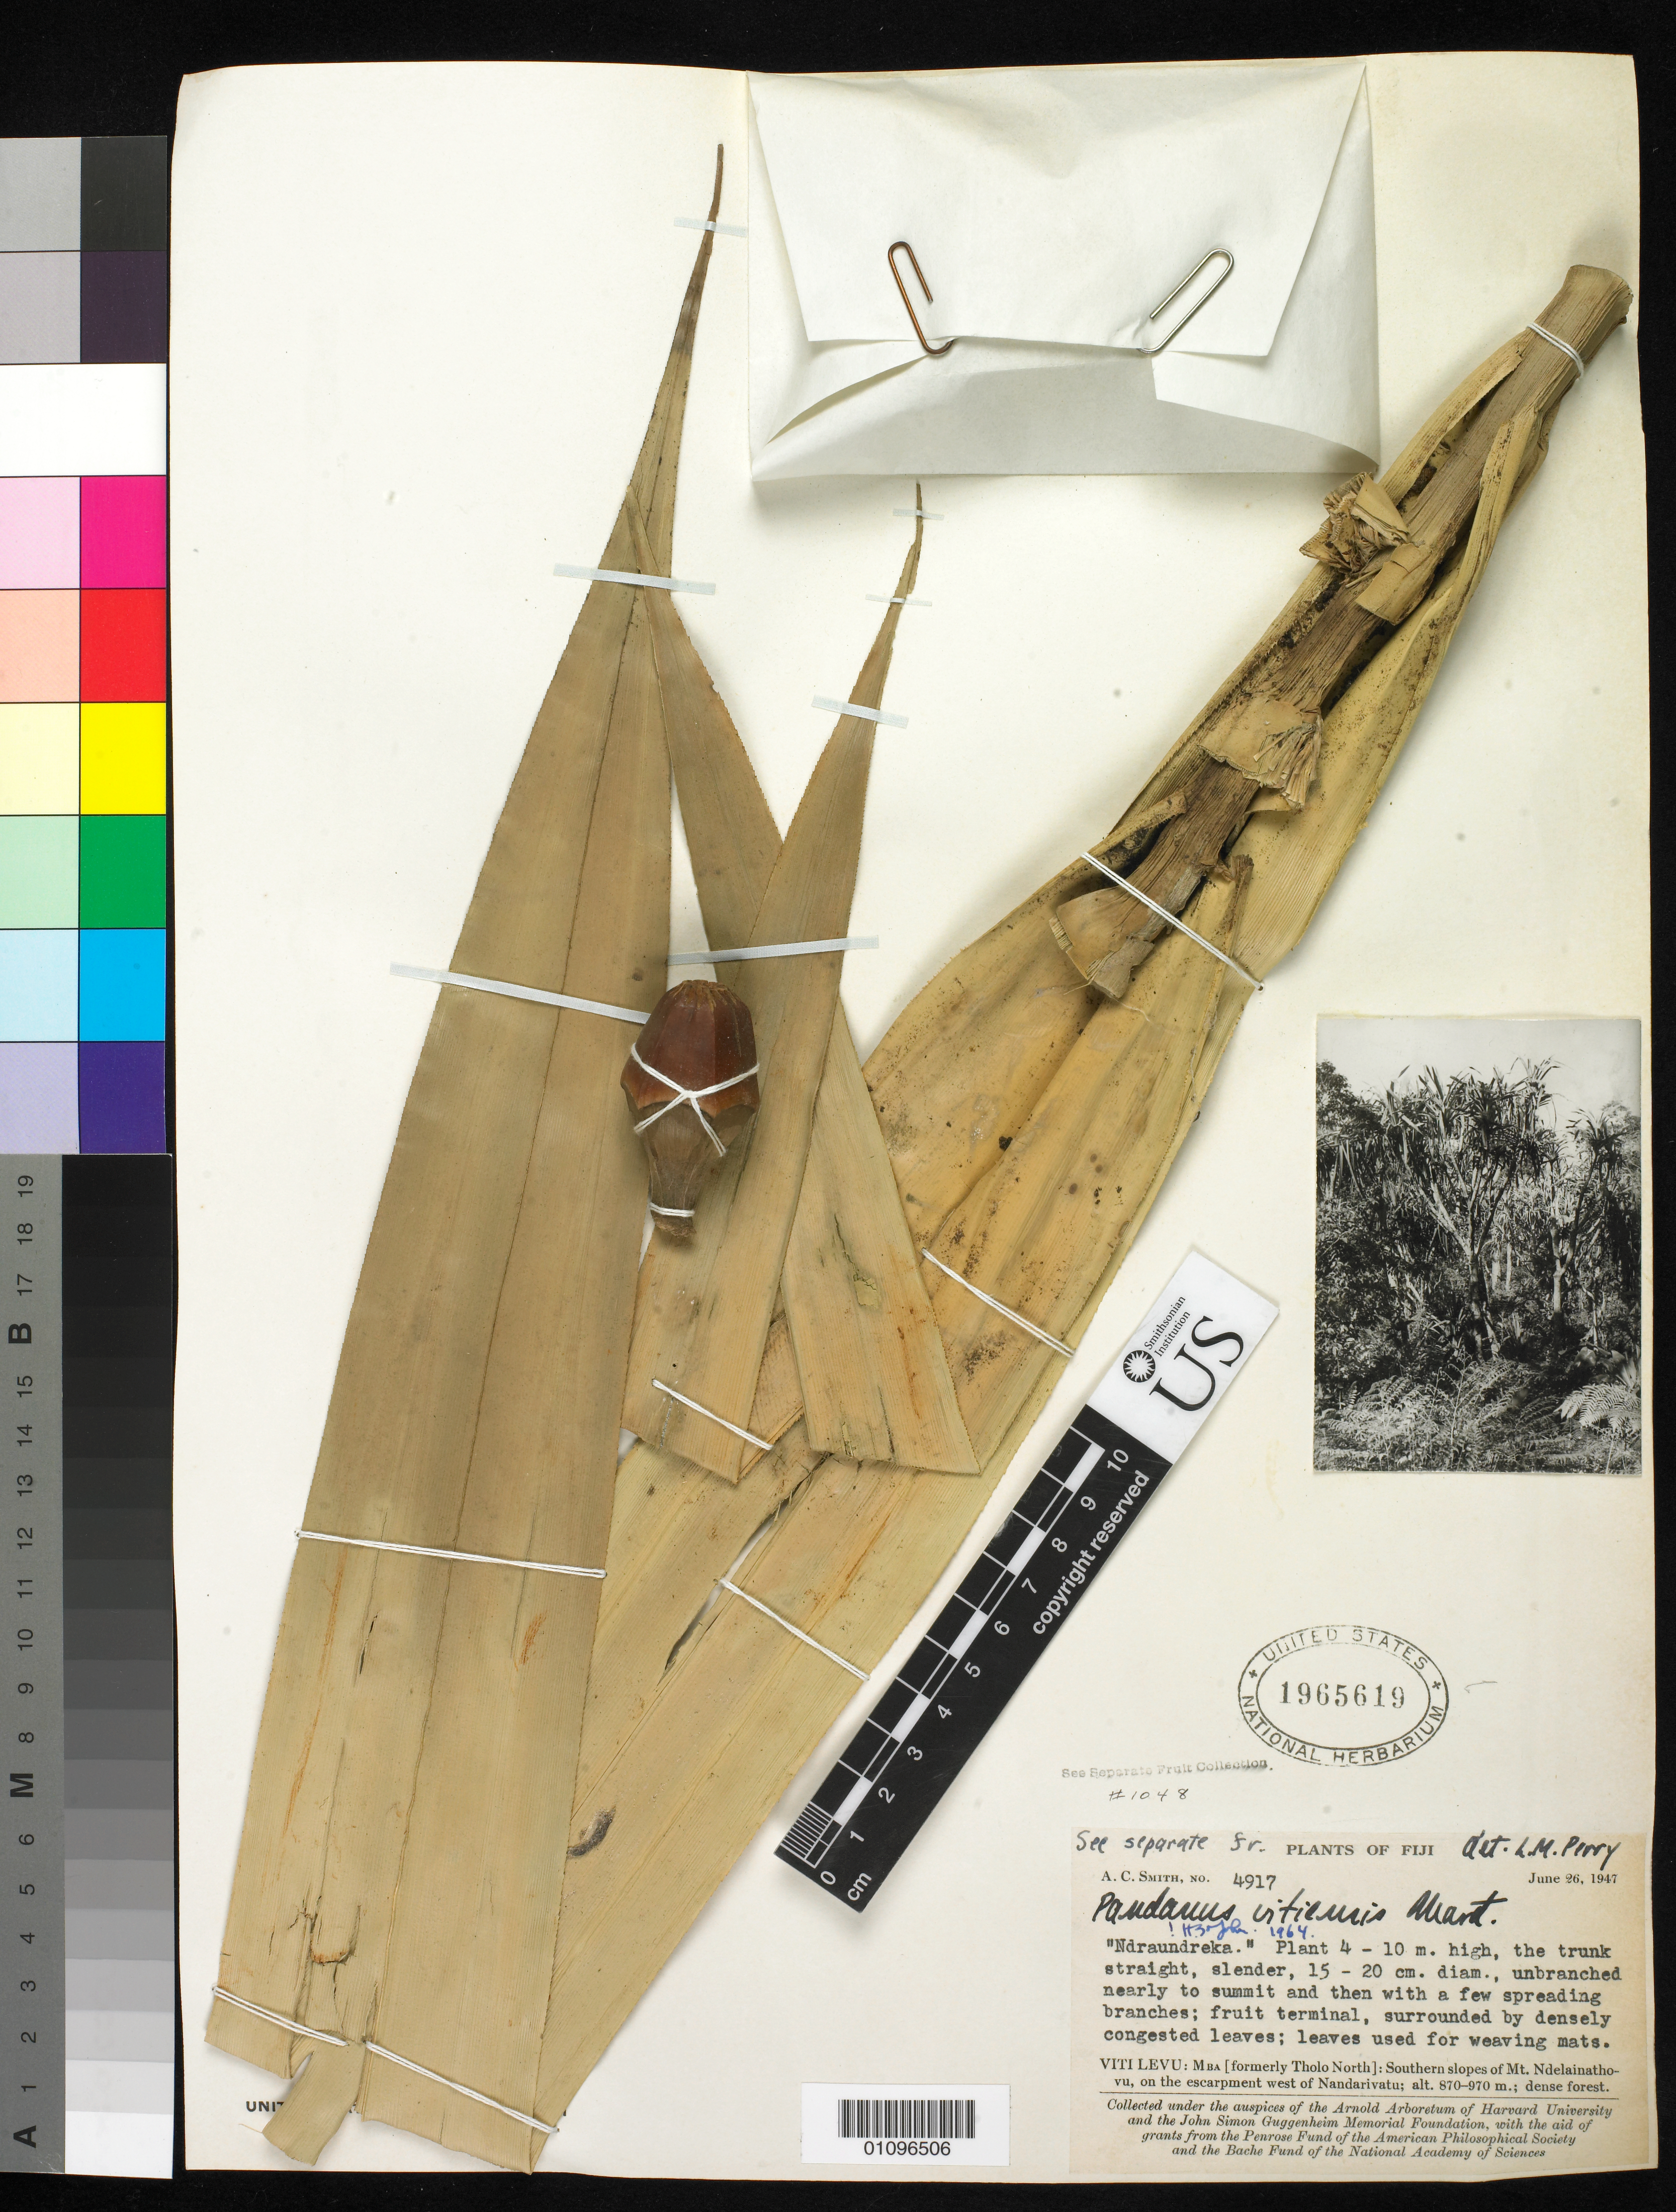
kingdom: Plantae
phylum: Tracheophyta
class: Liliopsida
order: Pandanales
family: Pandanaceae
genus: Pandanus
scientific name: Pandanus vitiensis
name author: Martelli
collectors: A. C. Smith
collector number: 4917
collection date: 1947-06-26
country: Fiji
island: Viti Levu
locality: MBA: Southern slopes of Mt. Ndelainathovu, on the escarpment west of Nanarivatu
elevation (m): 870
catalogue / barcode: US 1965619